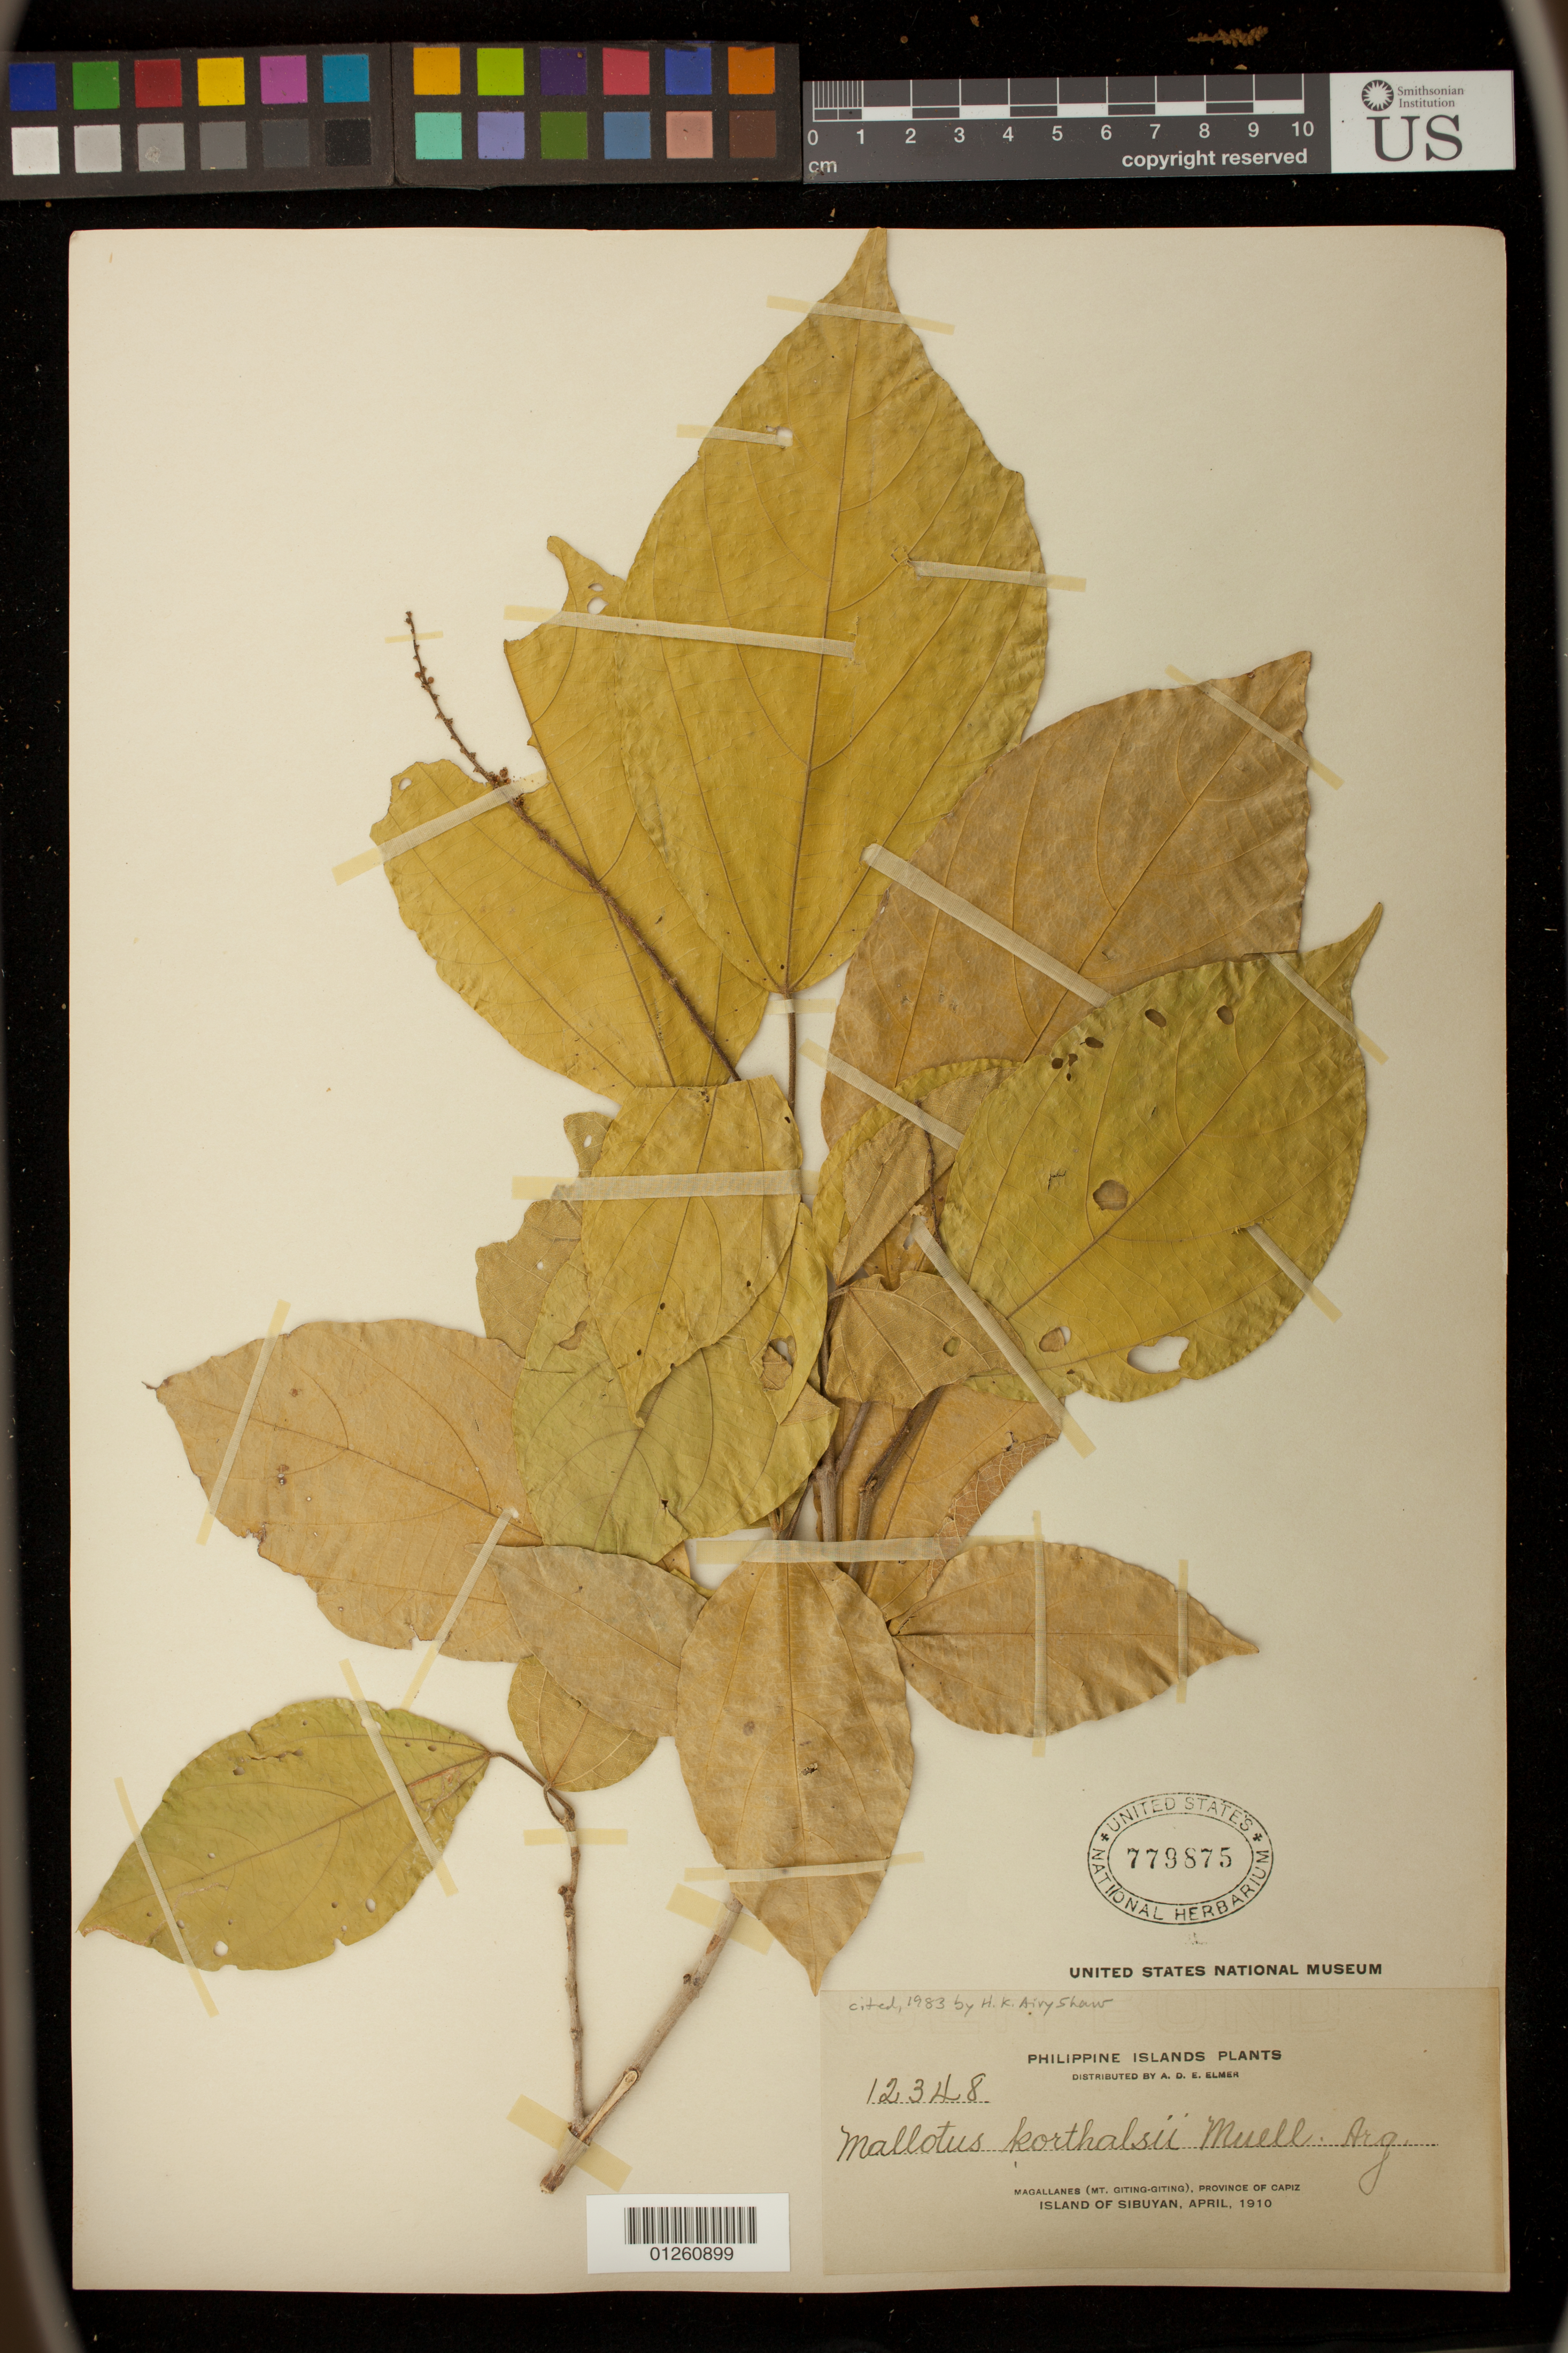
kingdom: Plantae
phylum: Tracheophyta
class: Magnoliopsida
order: Malpighiales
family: Euphorbiaceae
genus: Mallotus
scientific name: Mallotus korthalsii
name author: Müll. Arg.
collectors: A. D. E. Elmer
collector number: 12348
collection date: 1910-04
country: Philippines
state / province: Mimaropa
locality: Magallanes (Mt. Giting-Giting), Province of Capiz, island of Sibuyan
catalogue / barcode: US 779875